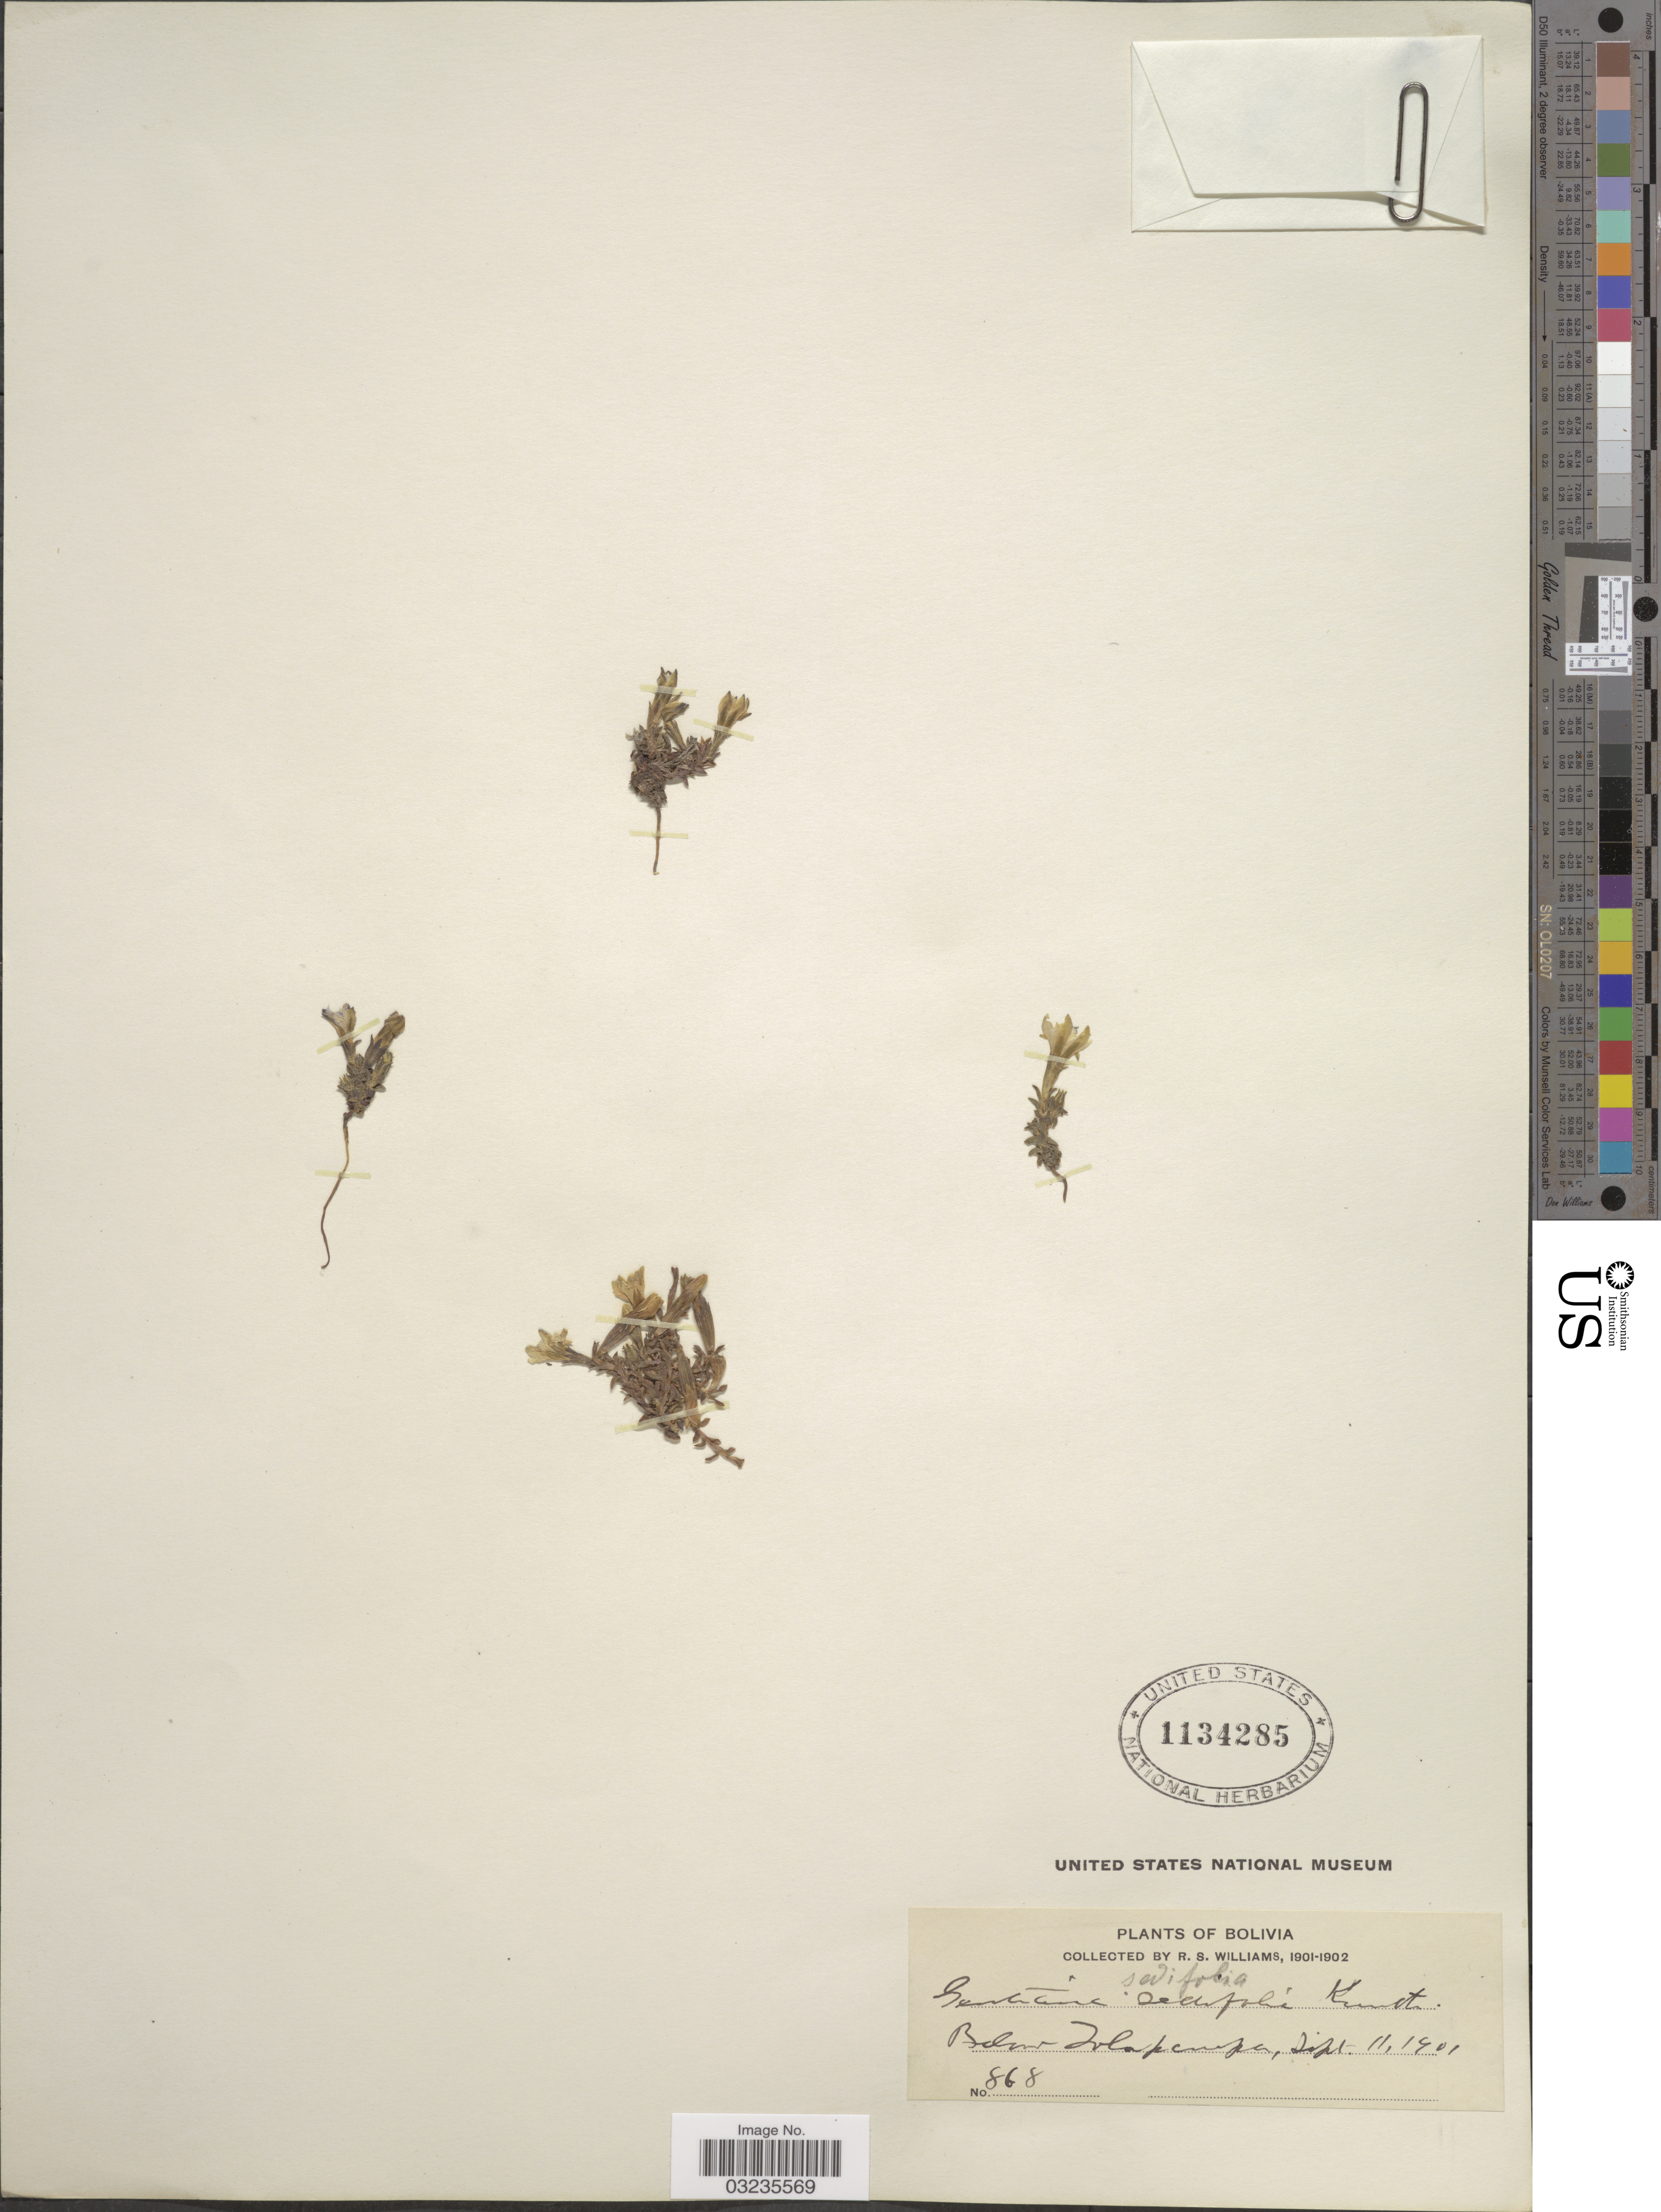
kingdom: Plantae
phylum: Tracheophyta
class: Magnoliopsida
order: Gentianales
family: Gentianaceae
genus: Gentiana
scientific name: Gentiana sedifolia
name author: Kunth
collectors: R. S. Williams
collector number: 868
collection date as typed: Sept. 11, 1901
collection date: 1901-09-11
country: Bolivia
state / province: La Páz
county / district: Larecaja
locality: Below Tolapampa (on trail from Sorata to Mapiri)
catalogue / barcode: US 1134285